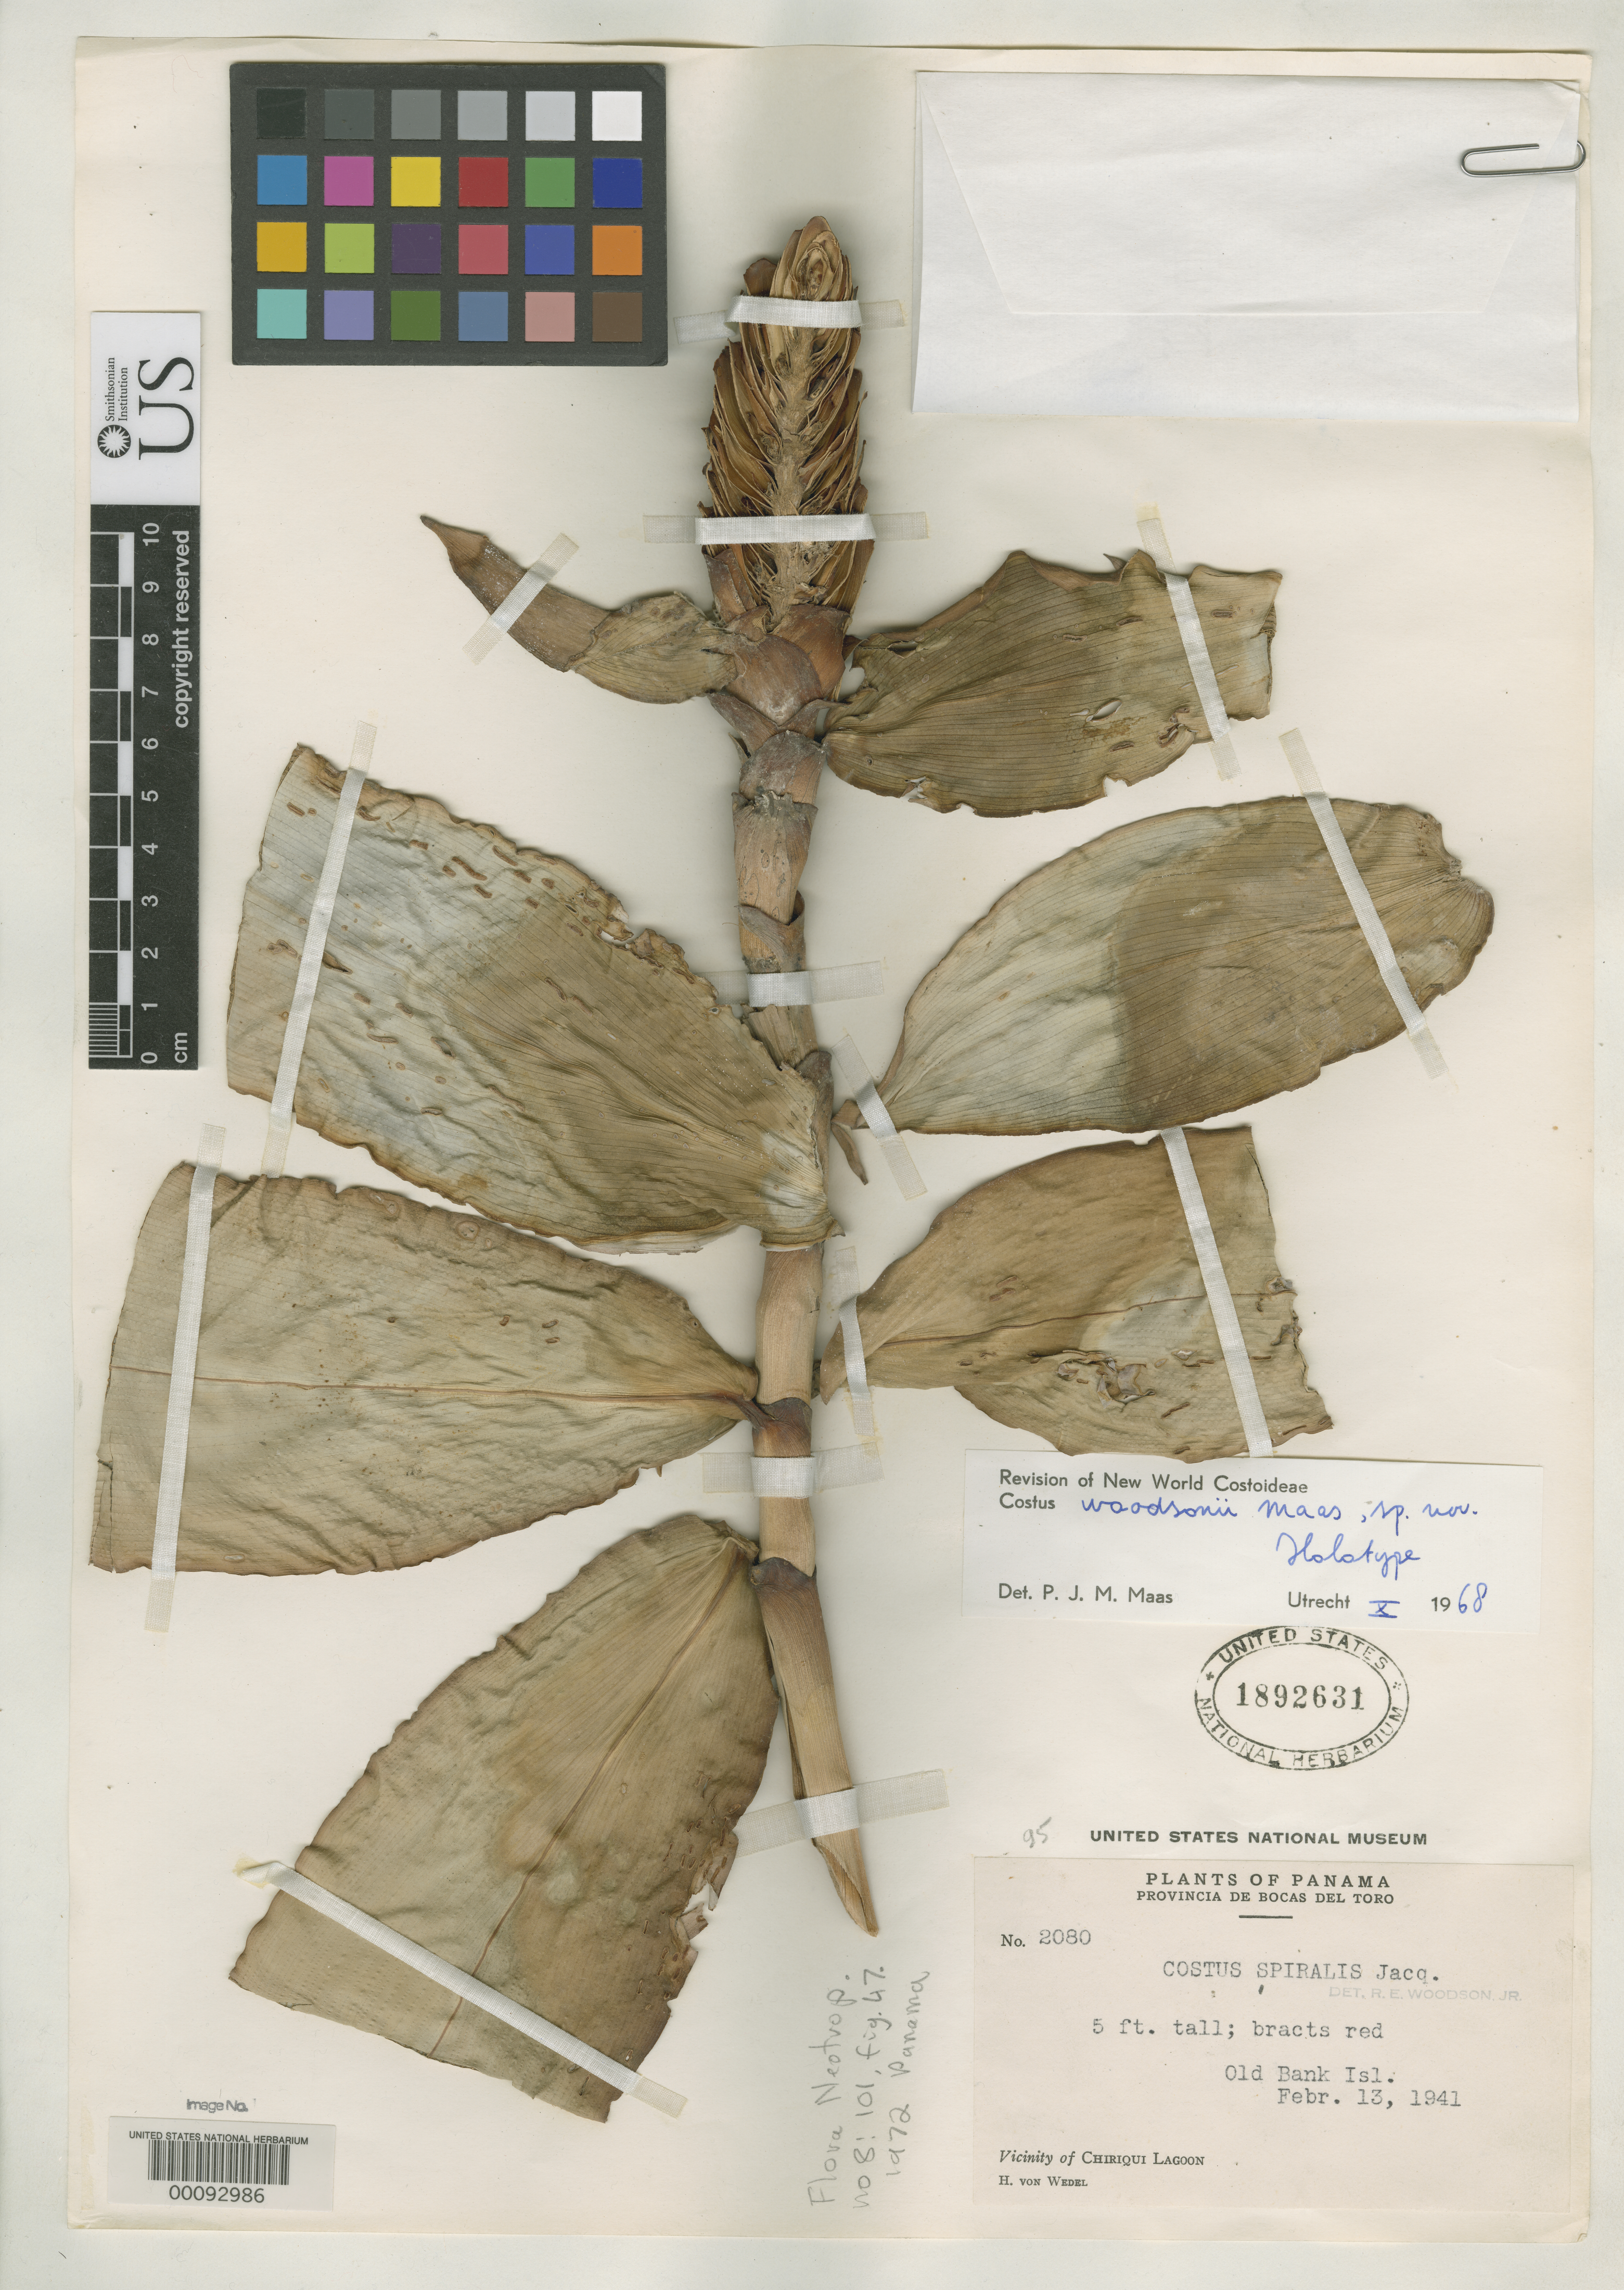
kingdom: Plantae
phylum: Tracheophyta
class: Liliopsida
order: Zingiberales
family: Costaceae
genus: Costus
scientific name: Costus woodsonii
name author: Maas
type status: Holotype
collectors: H. von Wedel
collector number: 2080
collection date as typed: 13 Feb 1941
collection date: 1941-02-13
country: Panama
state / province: Bocas del Toro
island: Bastimentos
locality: Chiriqui Lagoon, Old Bank Island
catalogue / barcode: US 1892631